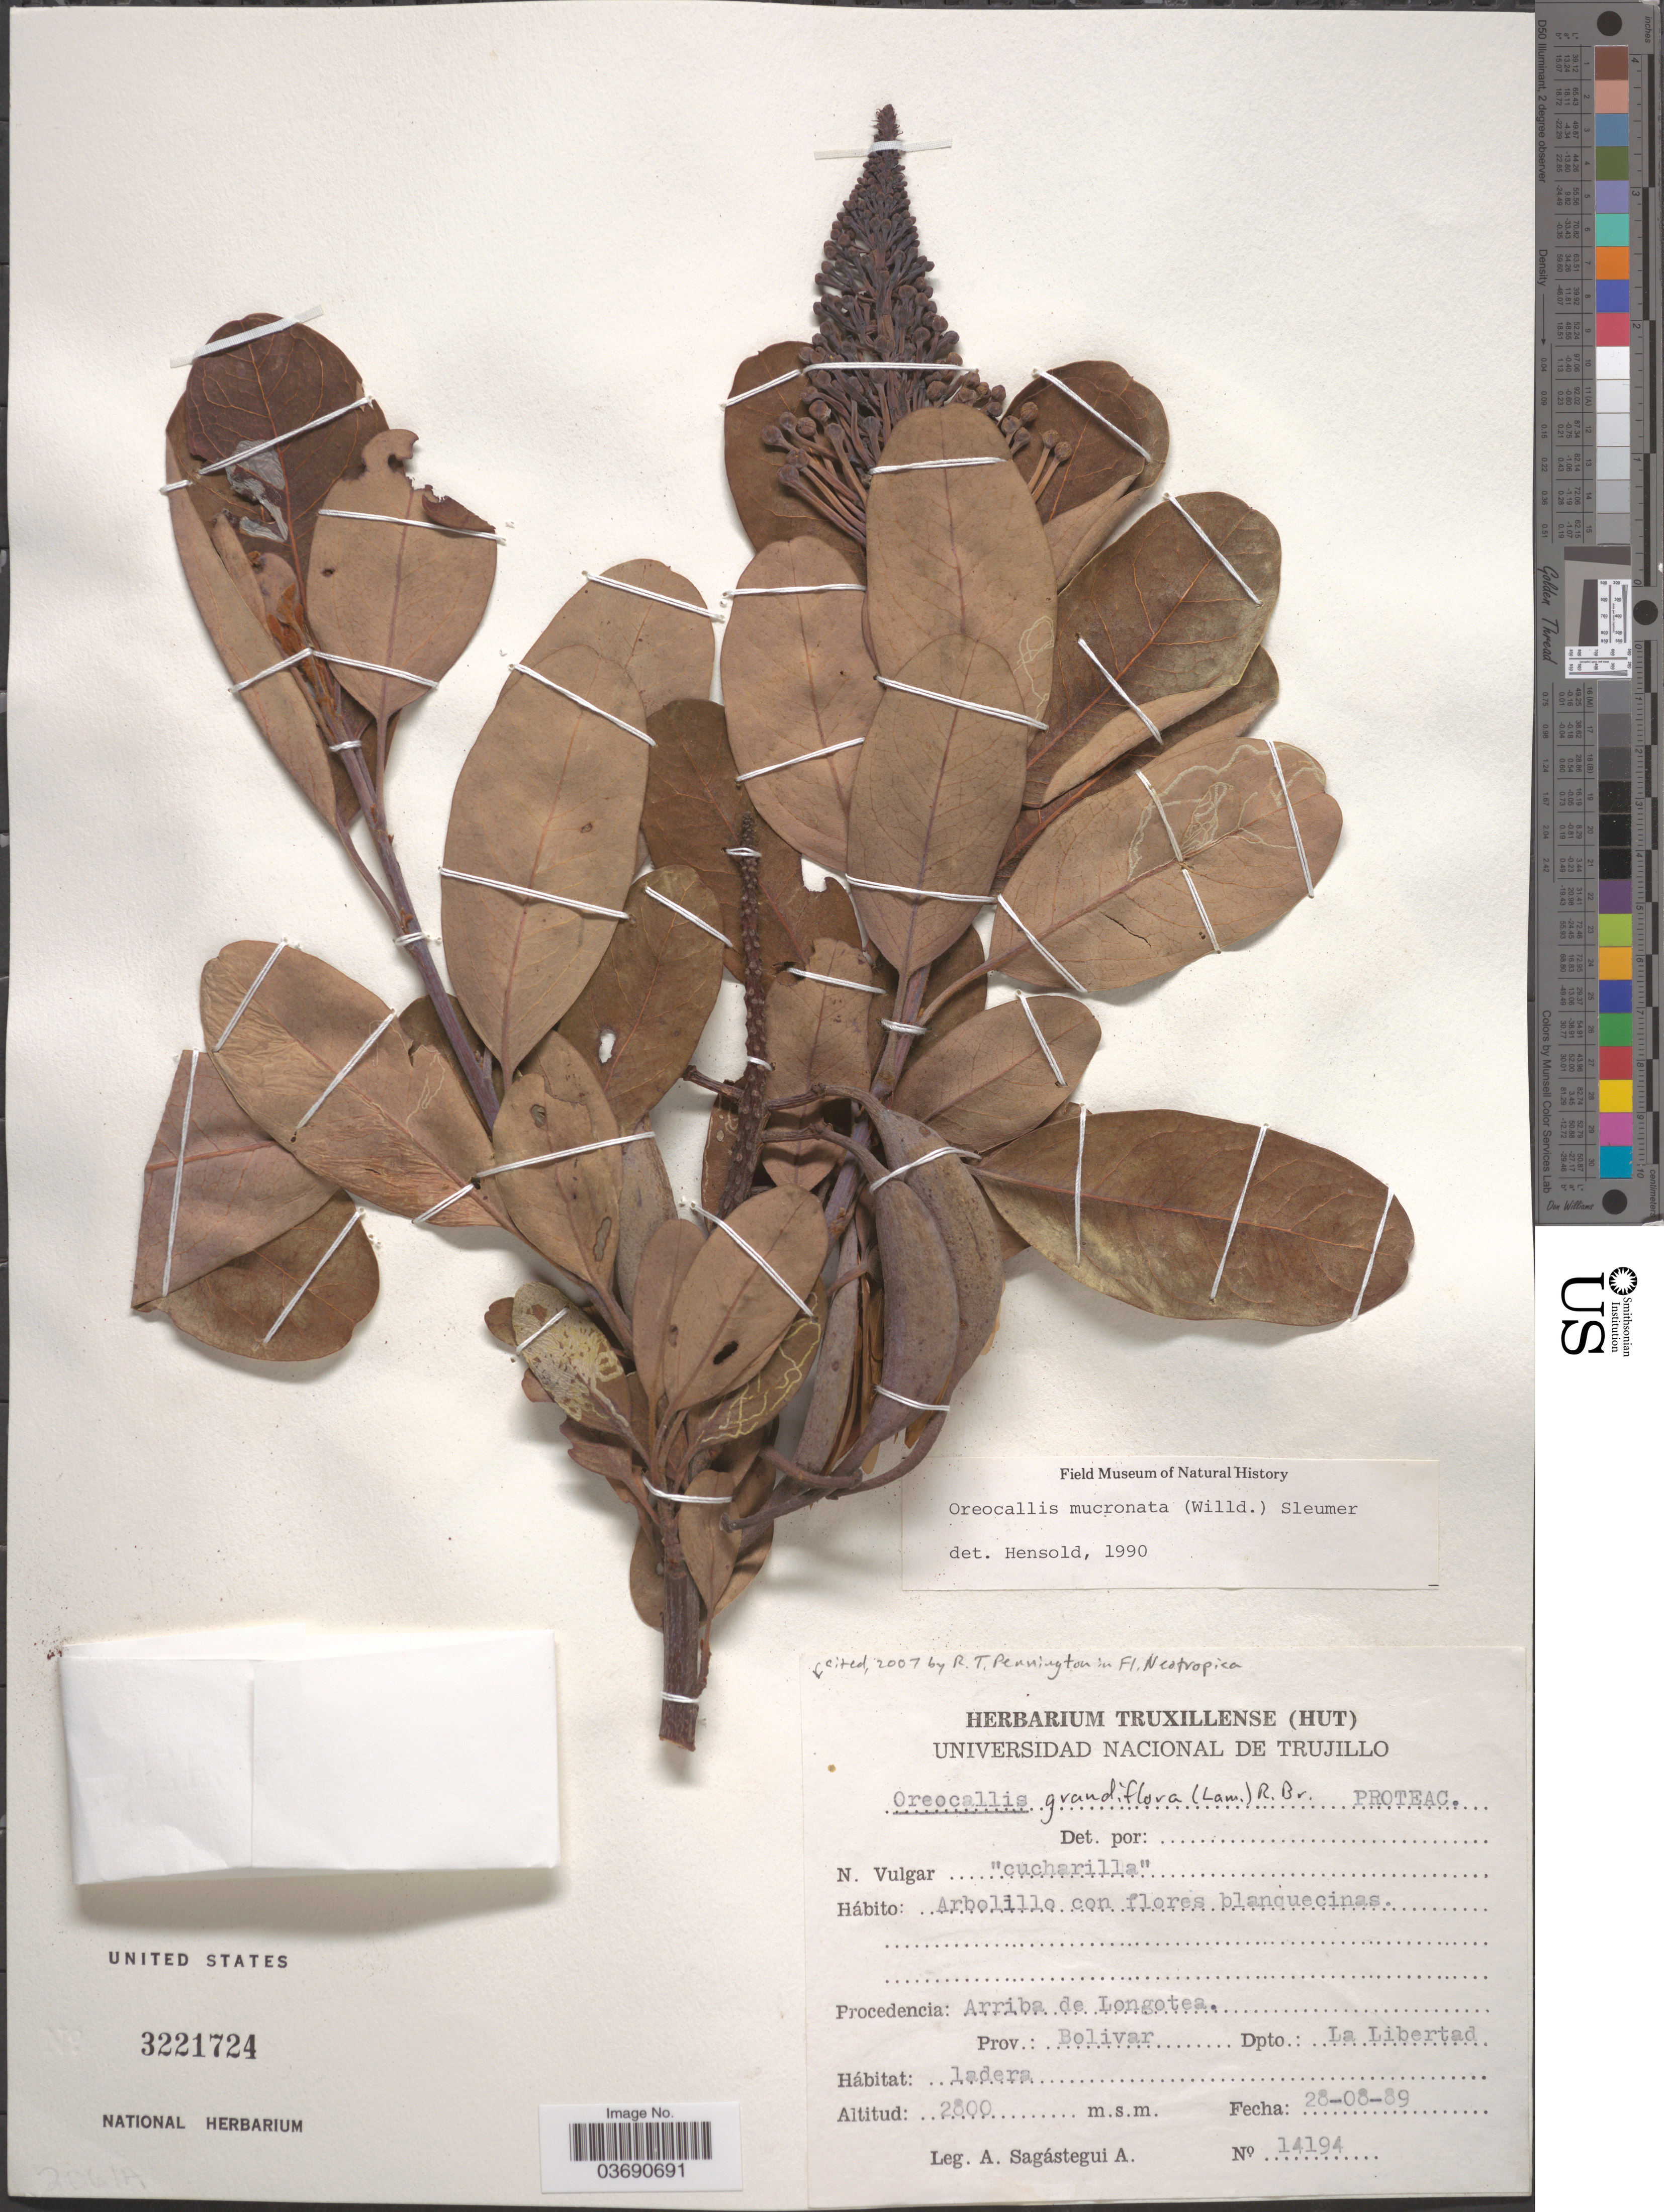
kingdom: Plantae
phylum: Tracheophyta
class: Magnoliopsida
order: Proteales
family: Proteaceae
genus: Oreocallis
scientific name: Oreocallis grandiflora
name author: (Lam.) R. Br.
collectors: A. Sagástegui A.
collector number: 14194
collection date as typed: Transcribed d/m/y: 28/8/89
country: Peru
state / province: La Libertad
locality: Arriba de Longotea. Prov.: Bolivar. Dpto.: La Libertad.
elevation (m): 2800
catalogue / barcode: US 3221724